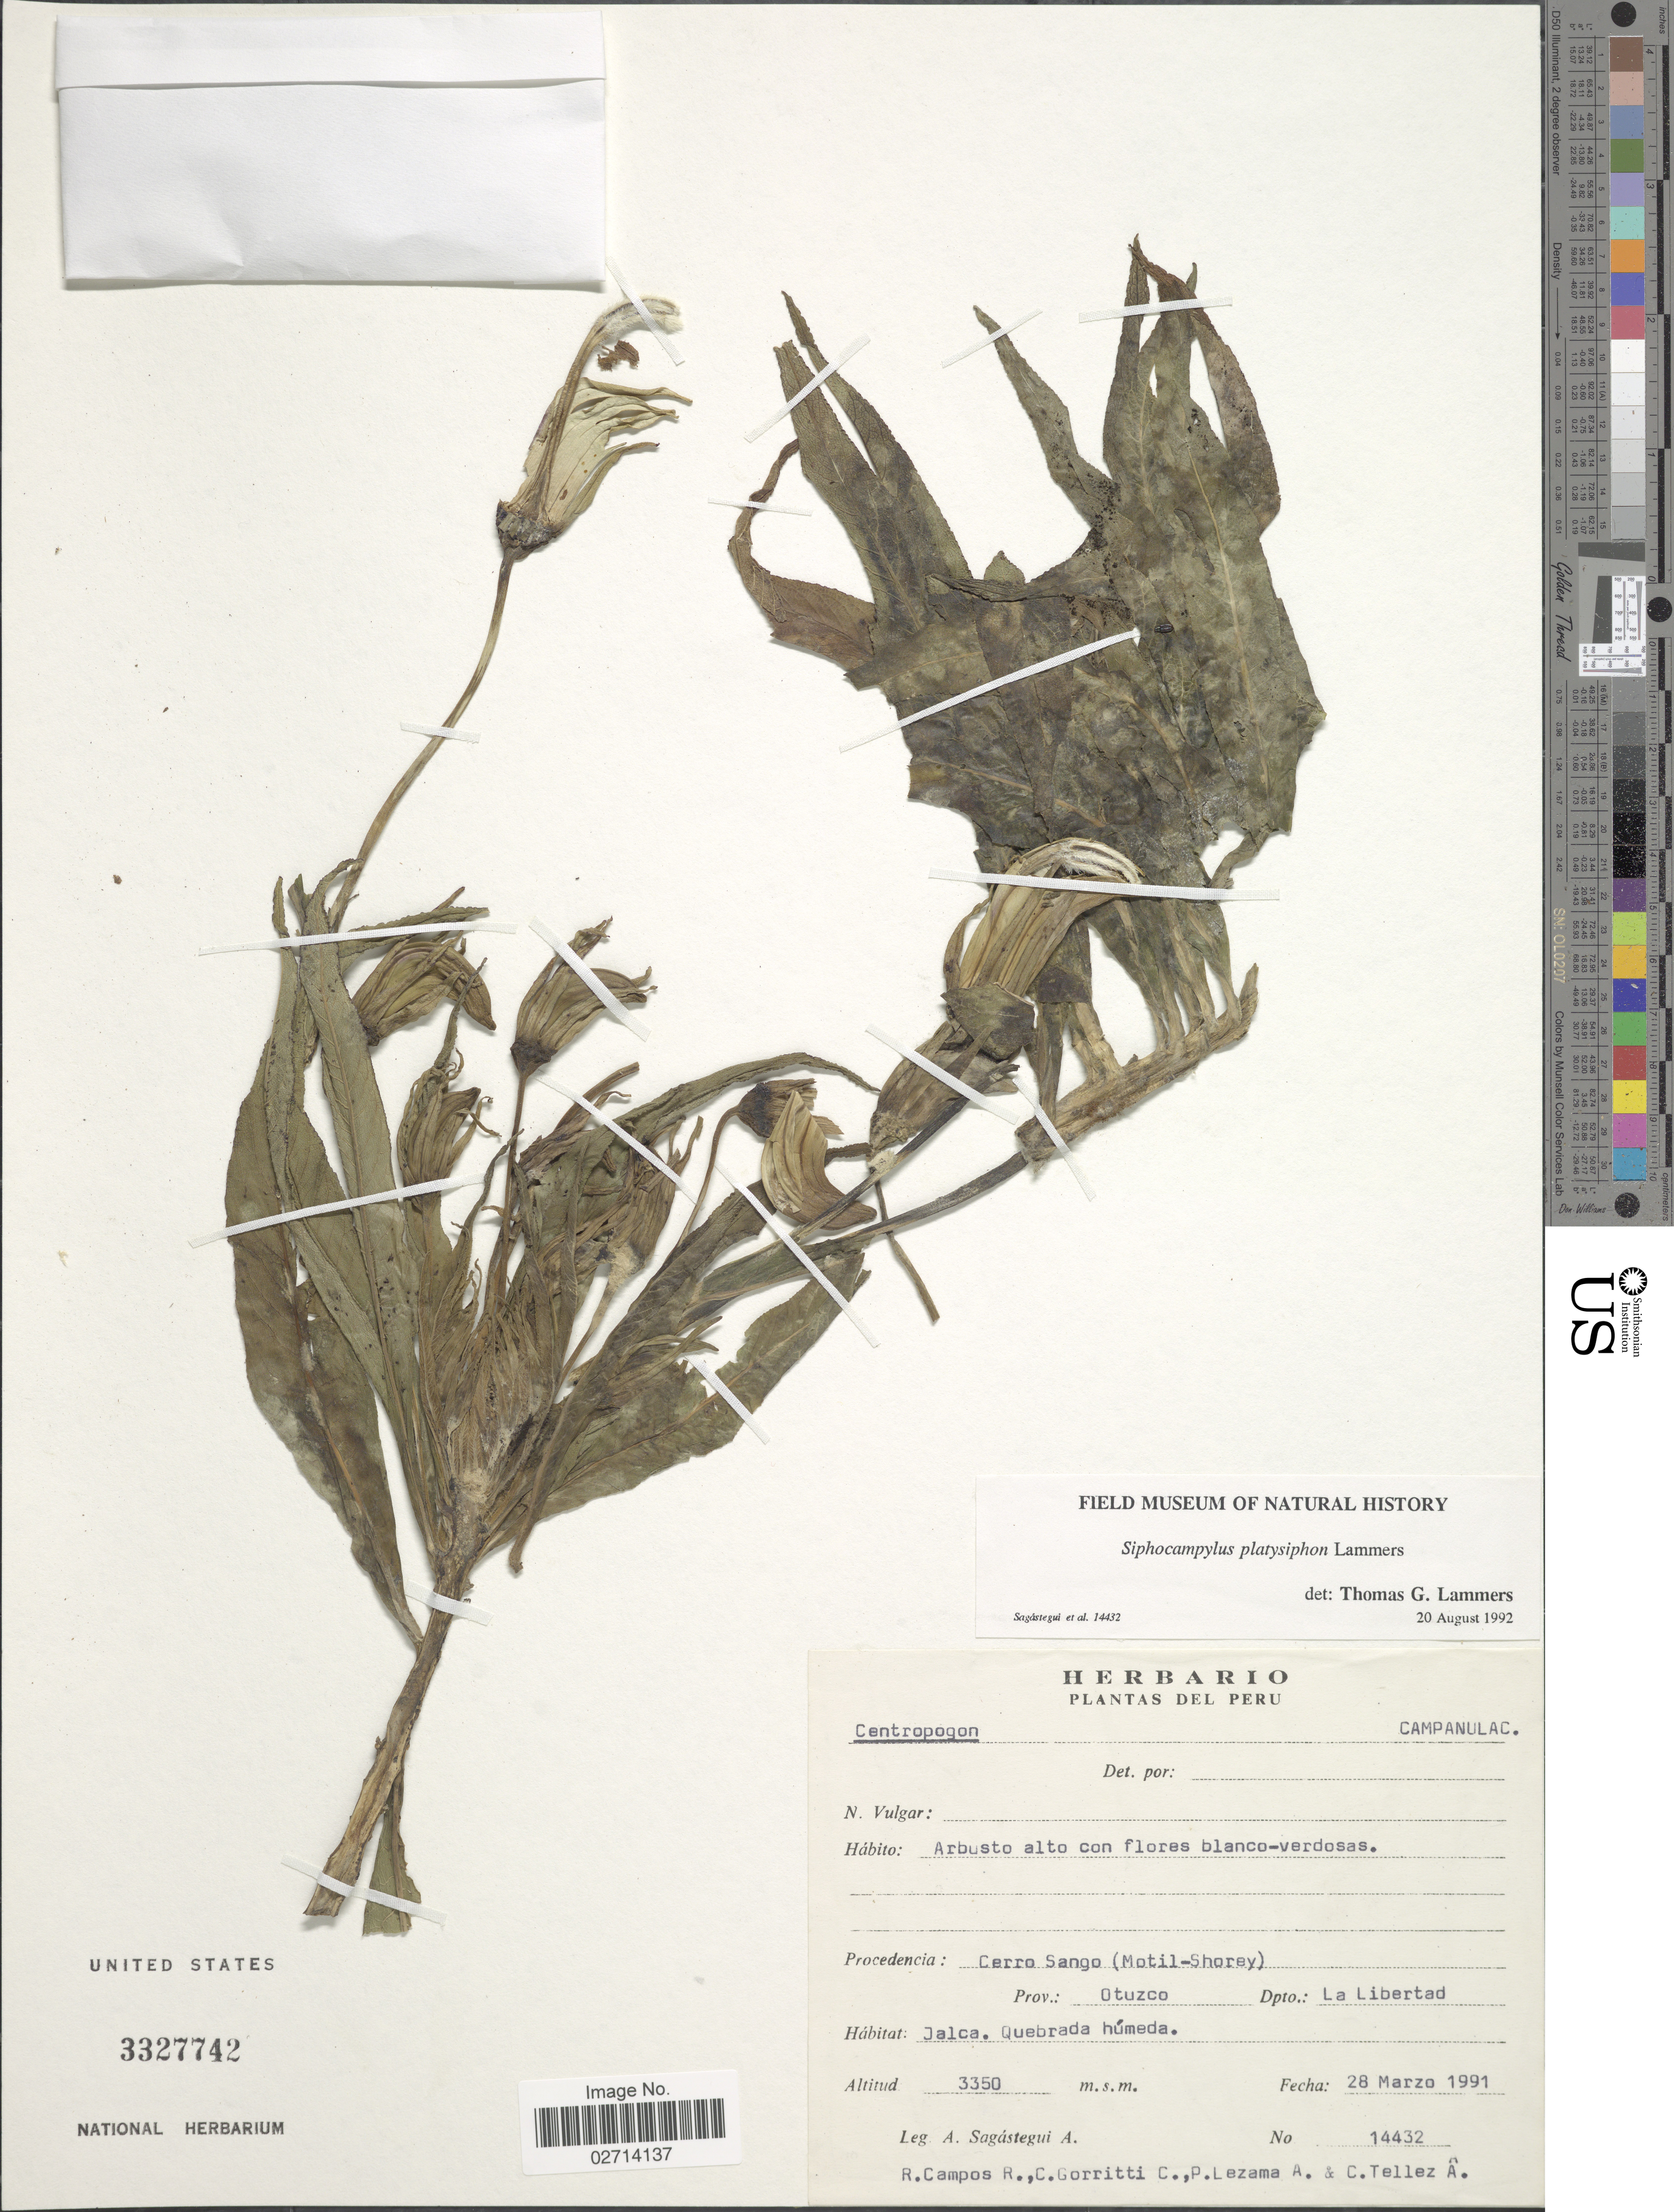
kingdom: Plantae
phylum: Tracheophyta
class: Magnoliopsida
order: Asterales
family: Campanulaceae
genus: Siphocampylus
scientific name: Siphocampylus platysiphon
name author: Lammers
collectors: A. Sagástegui A., R. Campos R., C. Gorritti C., P. Lezama A. & C. Tellez-A.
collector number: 14432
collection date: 1991-03-28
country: Peru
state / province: La Libertad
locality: Cerro Sango (Motil-Shorey), Prov.: Otuzco, Jalco, Quebrada humeda.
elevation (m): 3350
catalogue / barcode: US 3327742